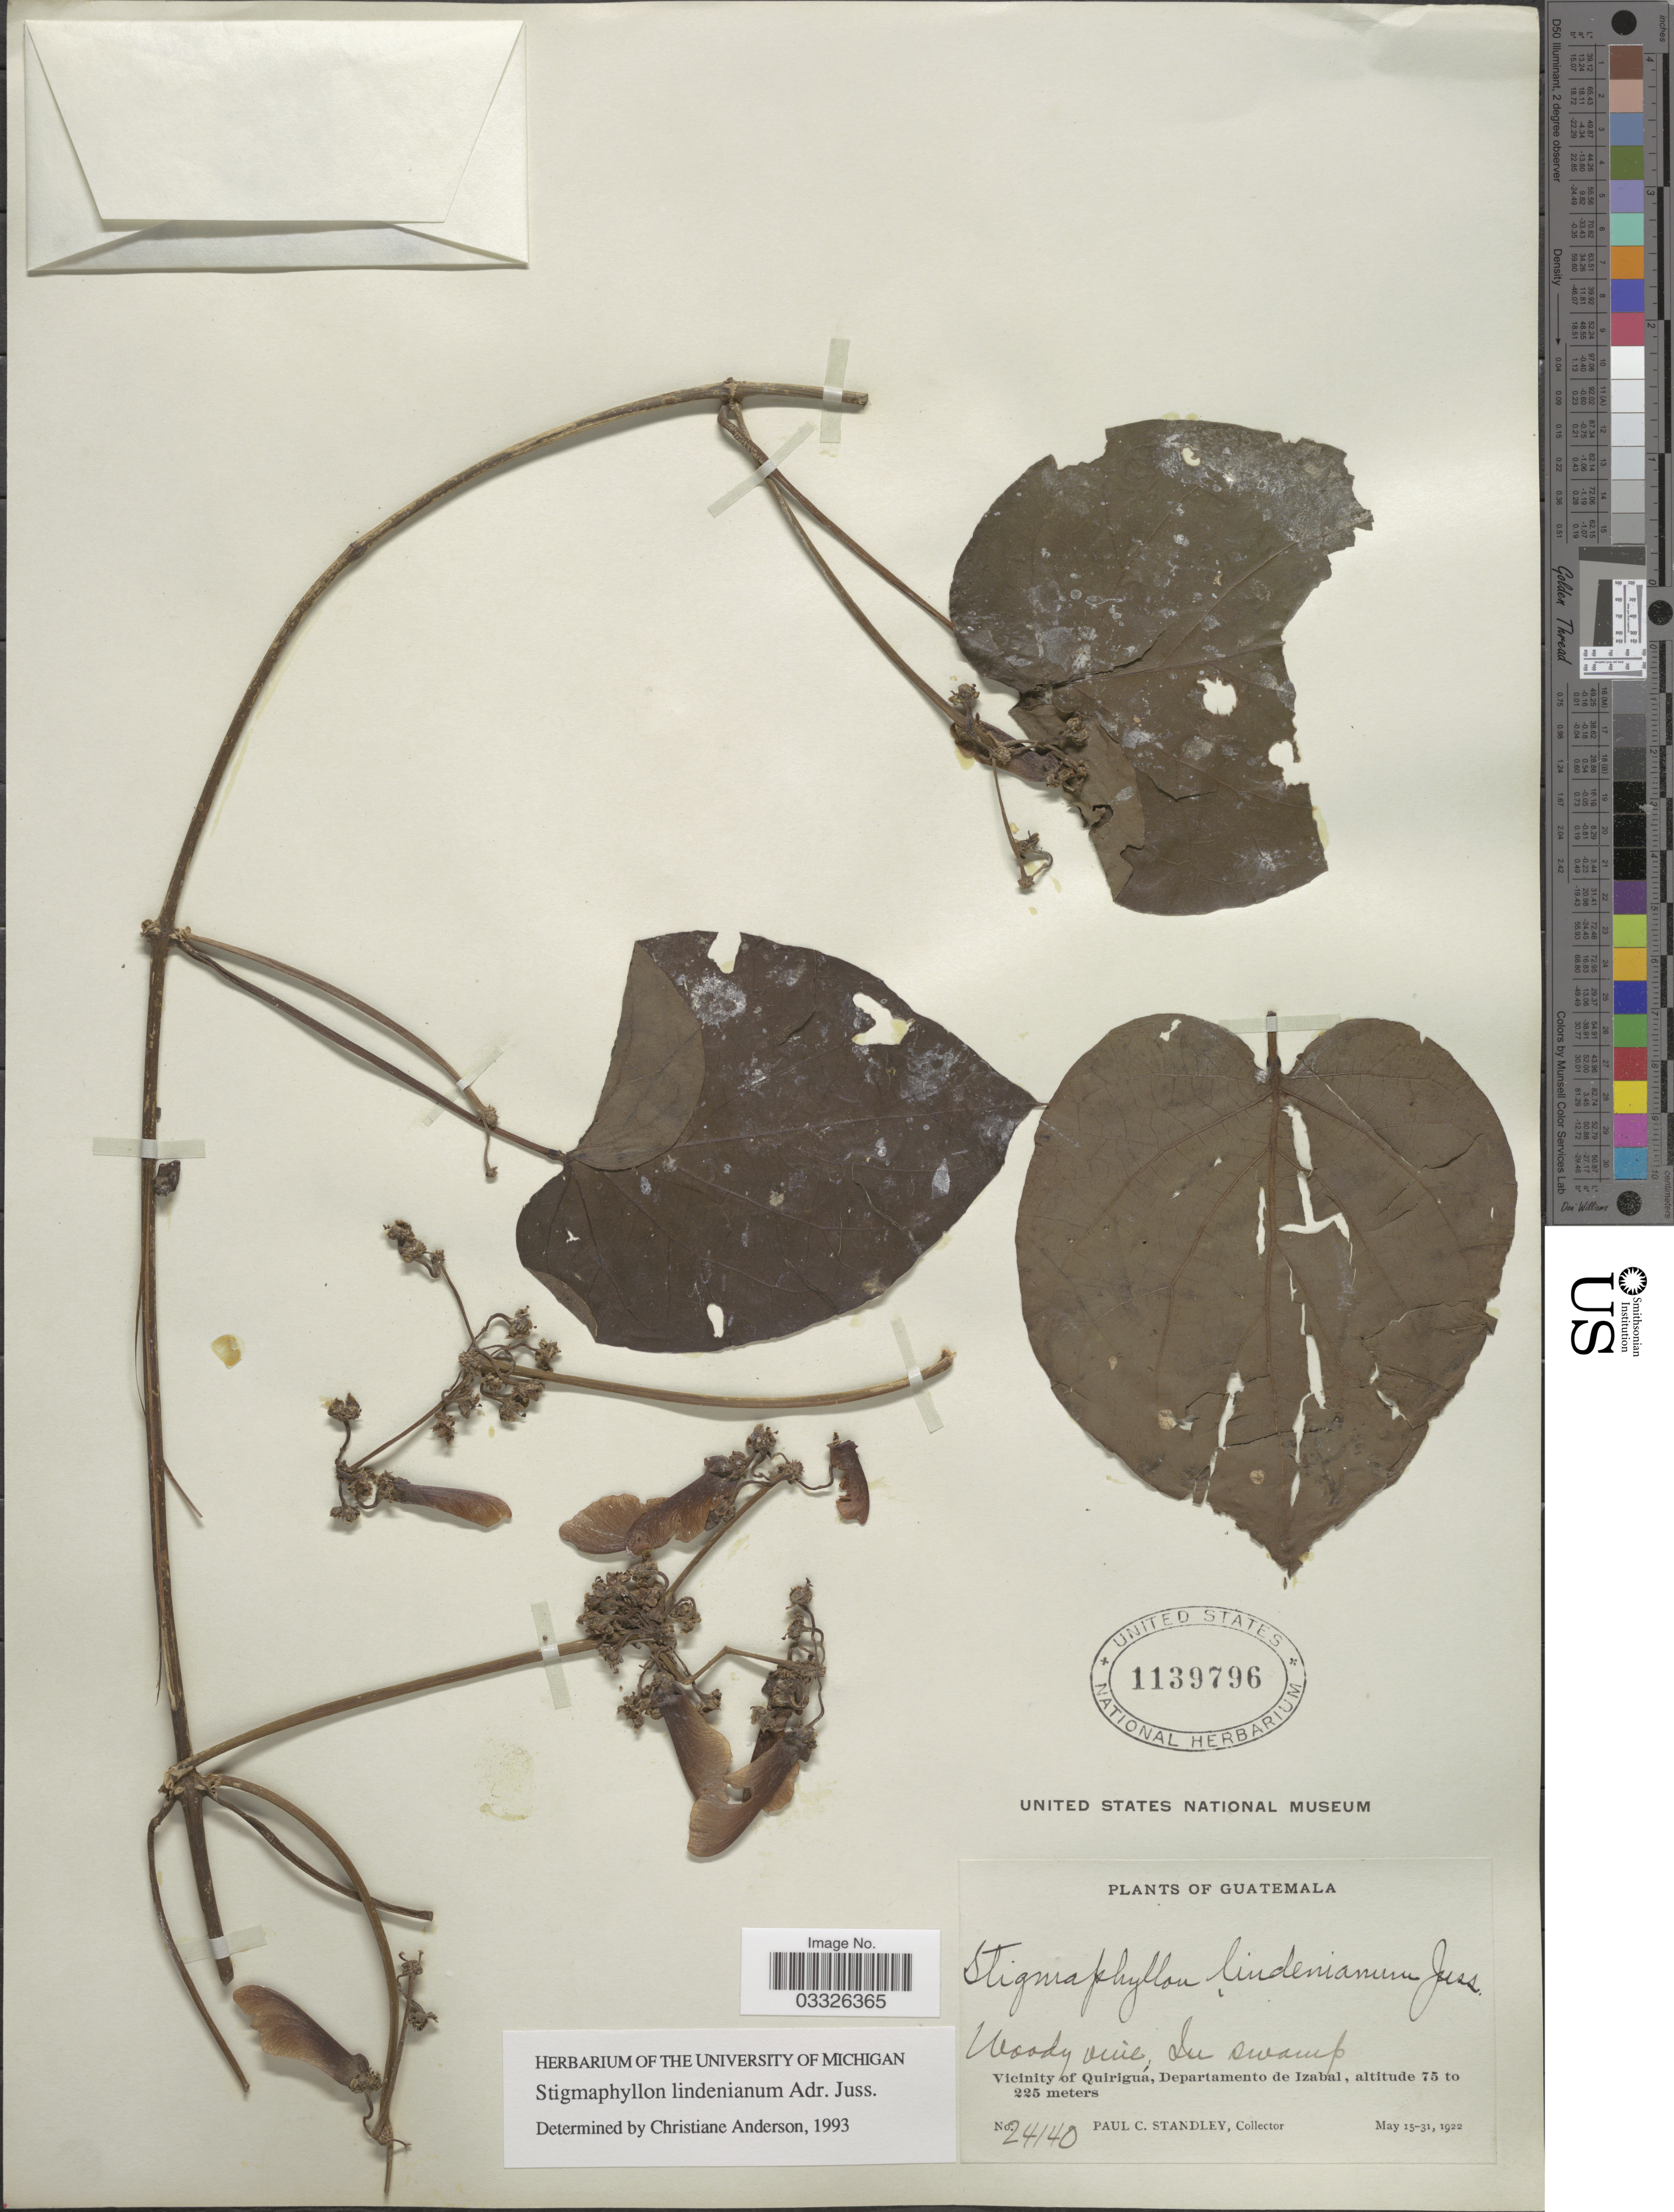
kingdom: Plantae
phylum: Tracheophyta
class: Magnoliopsida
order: Malpighiales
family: Malpighiaceae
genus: Stigmaphyllon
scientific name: Stigmaphyllon lindenianum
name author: A. Juss.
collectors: P. C. Standley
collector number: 24140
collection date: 1922-05-15/1922-05-31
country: Guatemala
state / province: Izabal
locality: Vicinity of Quiriguá, Departamento de Izabal.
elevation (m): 75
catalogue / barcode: US 1139796